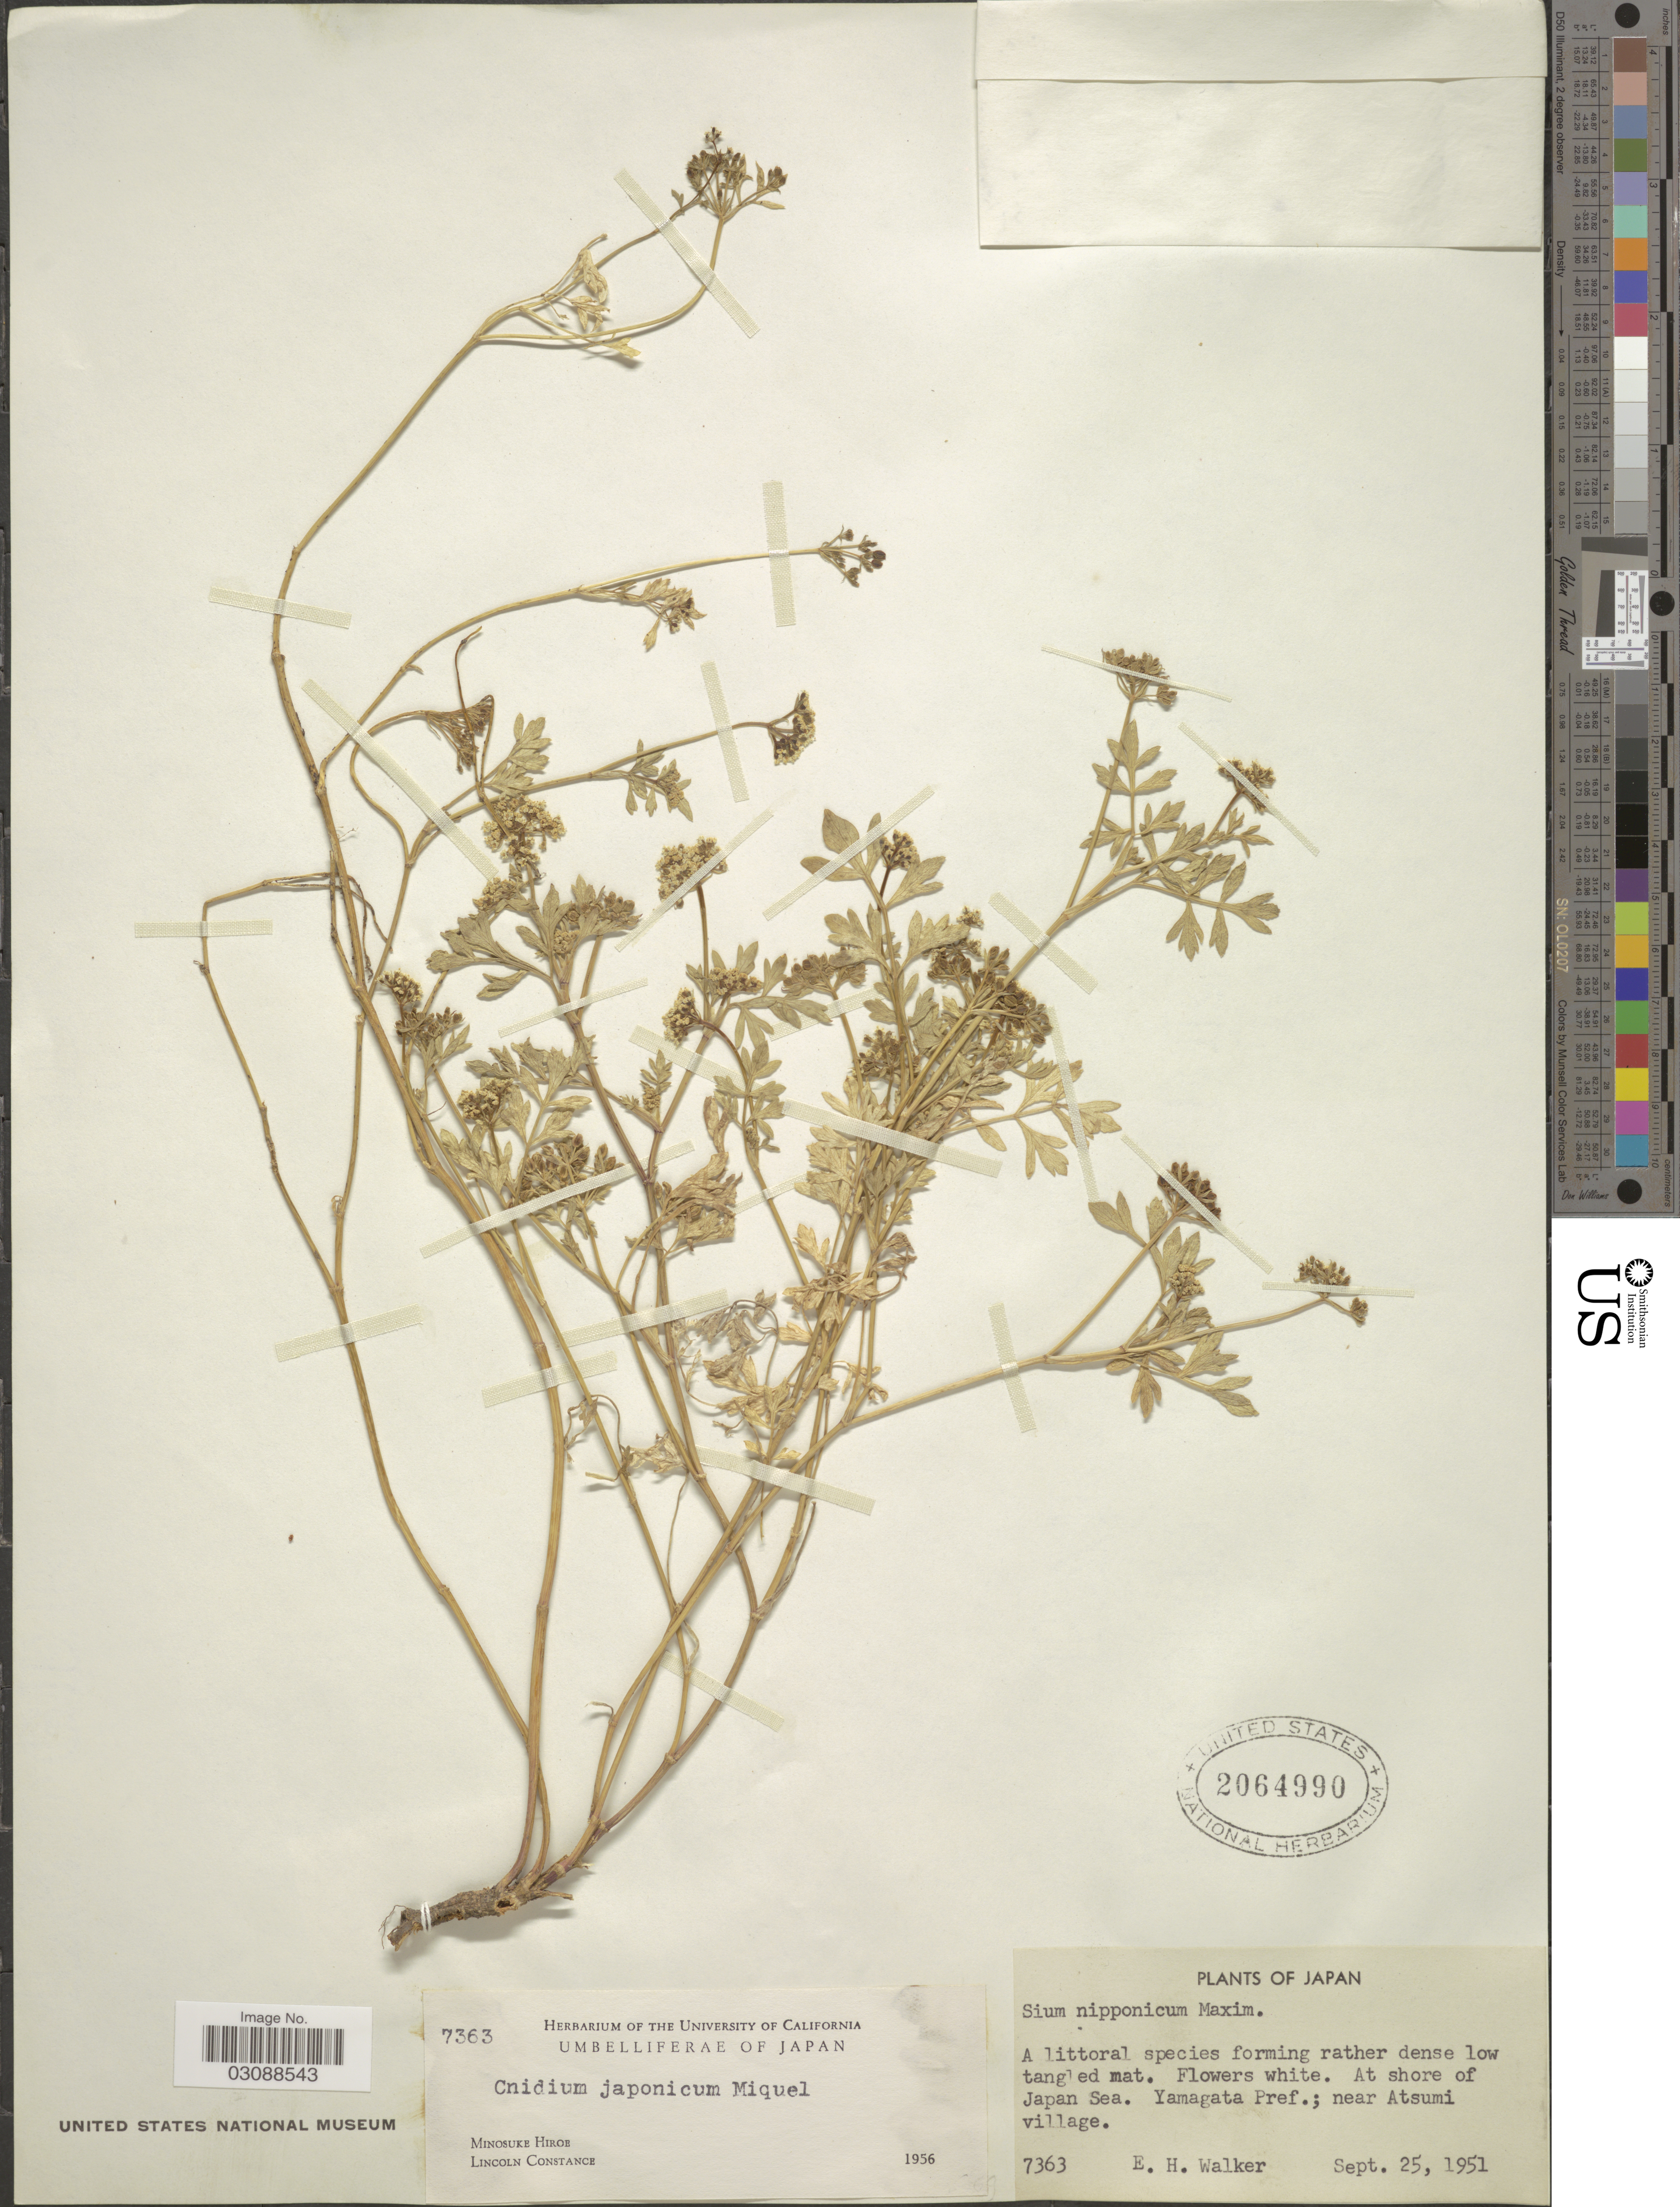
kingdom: Plantae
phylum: Tracheophyta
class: Magnoliopsida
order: Apiales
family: Apiaceae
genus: Cnidium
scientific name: Cnidium japonicum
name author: Miq.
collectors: E. H. Walker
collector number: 7363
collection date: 1951-09-25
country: Japan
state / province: Yamagata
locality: At shore of Japan Sea. Yamagata Pref.; near Atsumi village.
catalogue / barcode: US 2064990